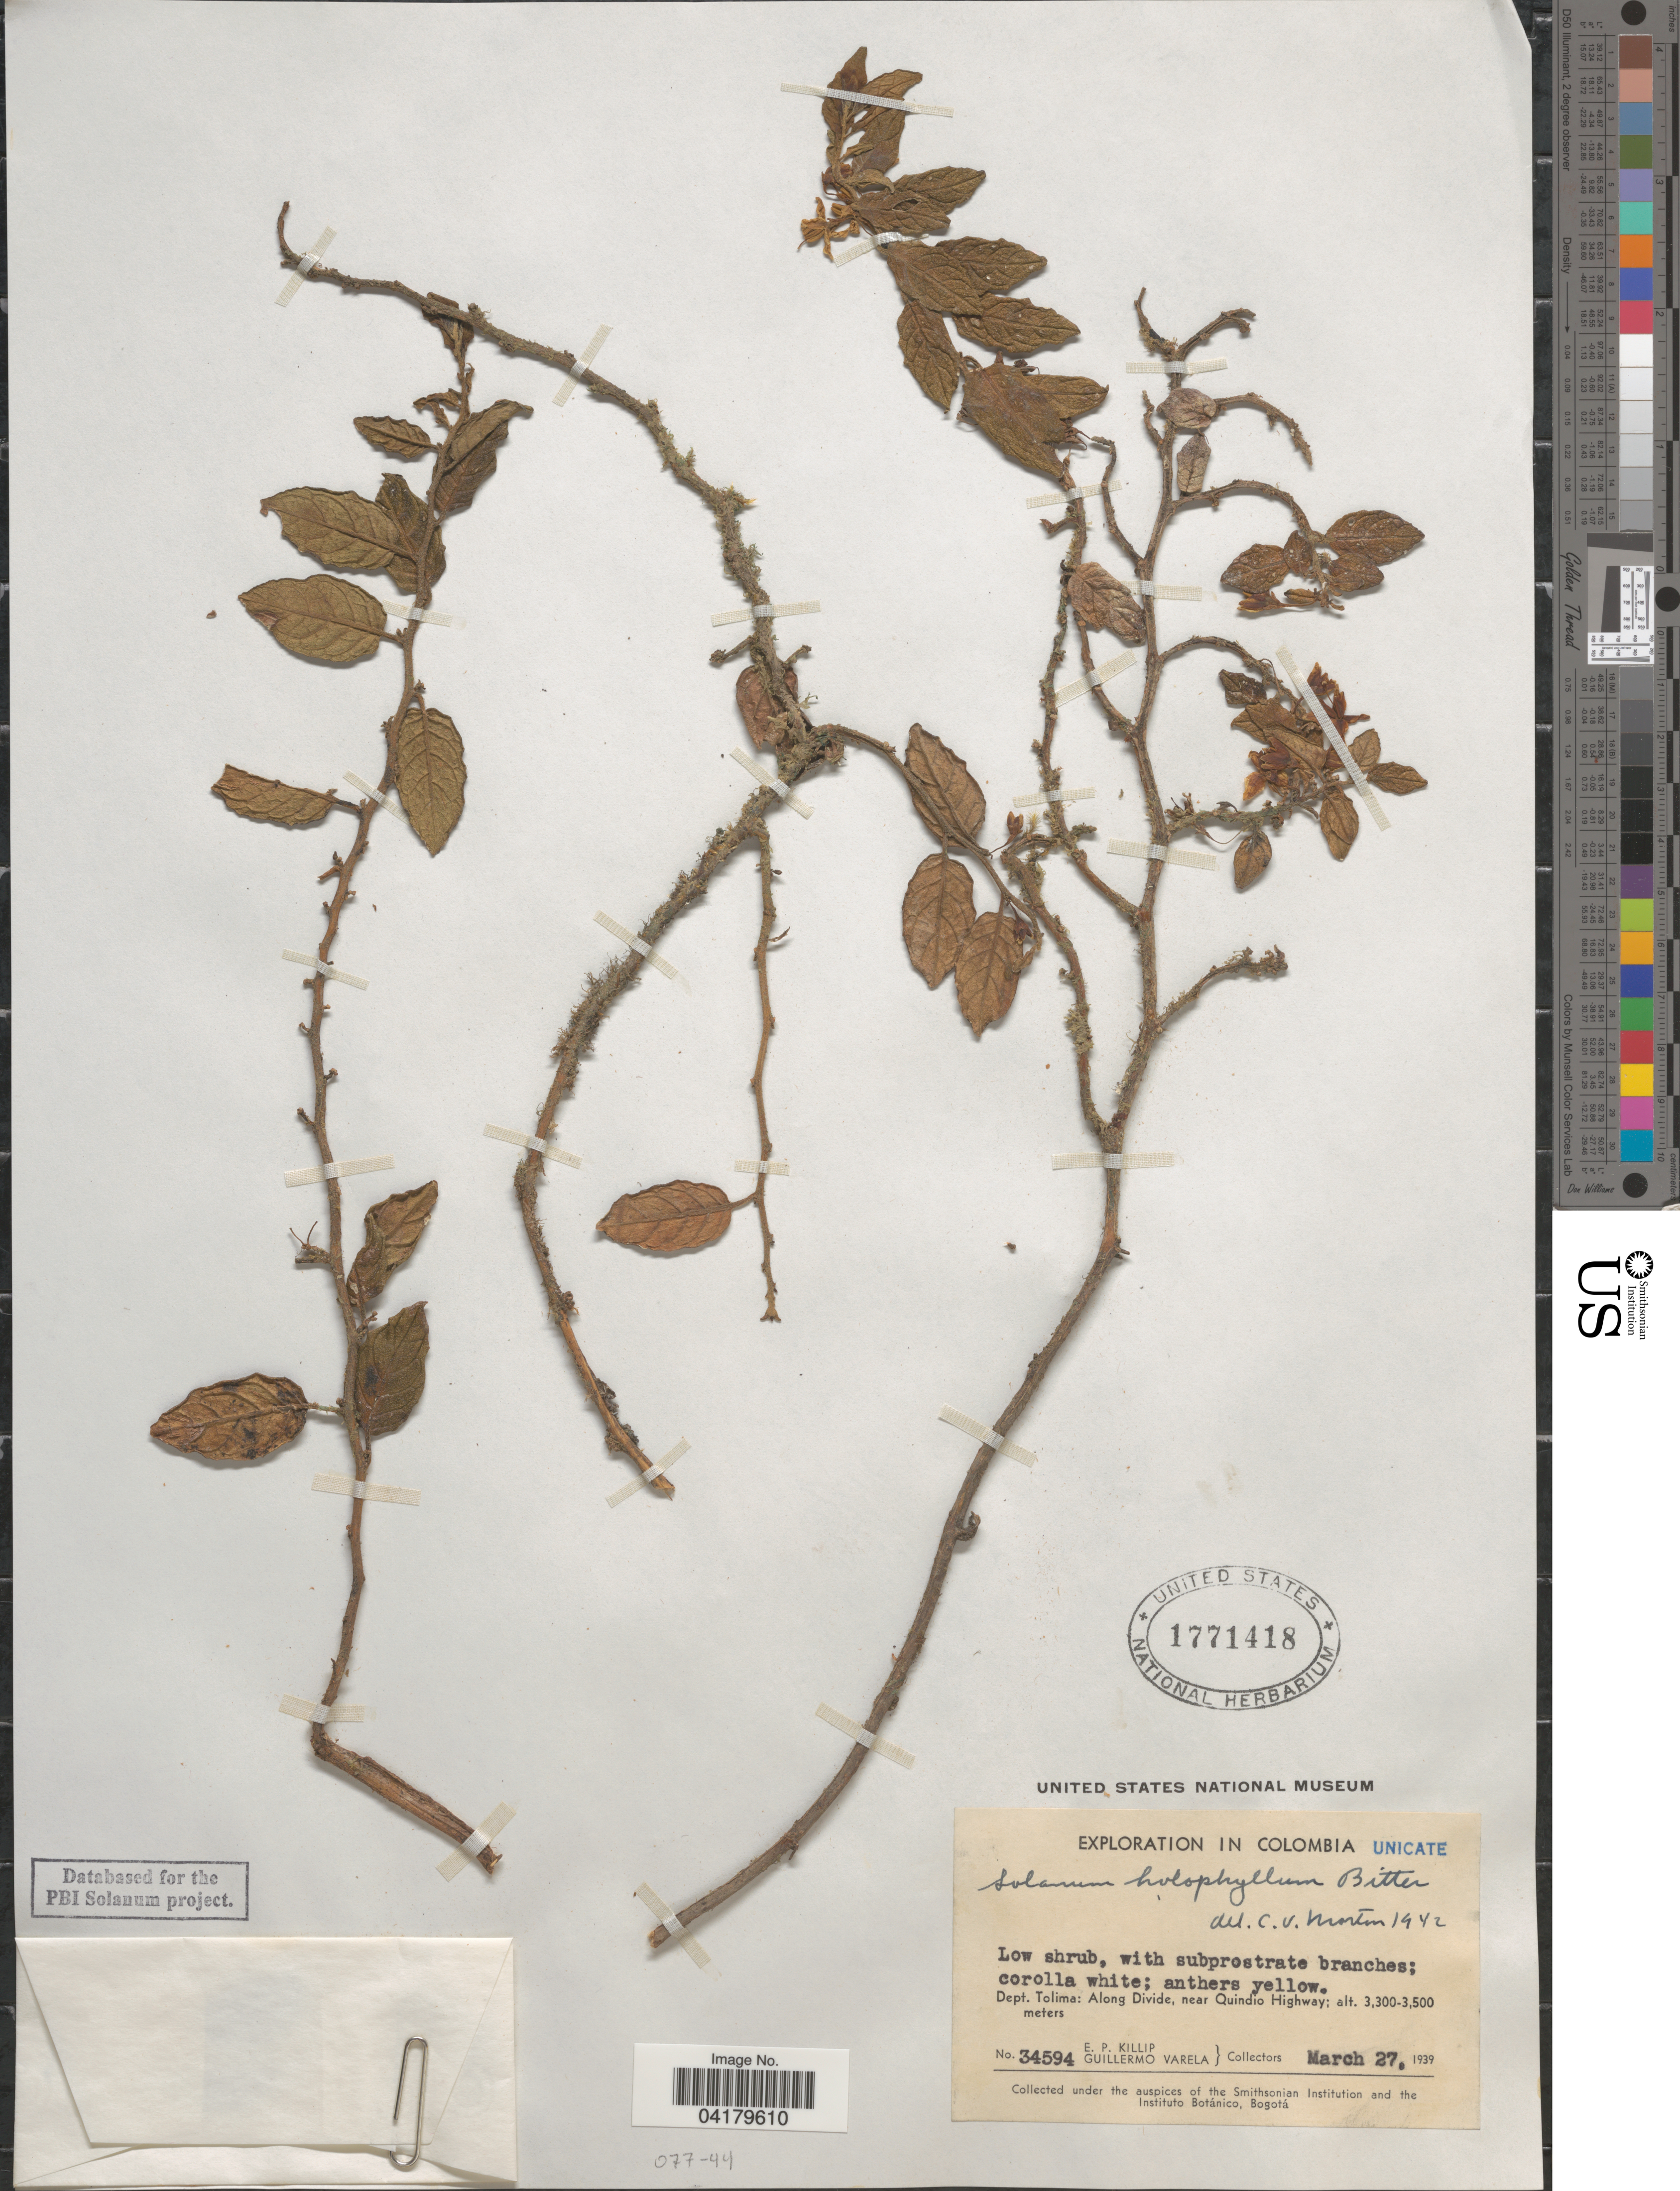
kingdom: Plantae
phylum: Tracheophyta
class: Magnoliopsida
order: Solanales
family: Solanaceae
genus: Solanum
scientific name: Solanum holophyllum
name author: Bitter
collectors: E. P. Killip & G. Varela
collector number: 34594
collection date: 1939-03-27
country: Colombia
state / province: Tolima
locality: Exploration in Colombia. Dept. Tolima: Along Divide, near Quindio Highway.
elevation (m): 3300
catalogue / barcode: US 1771418